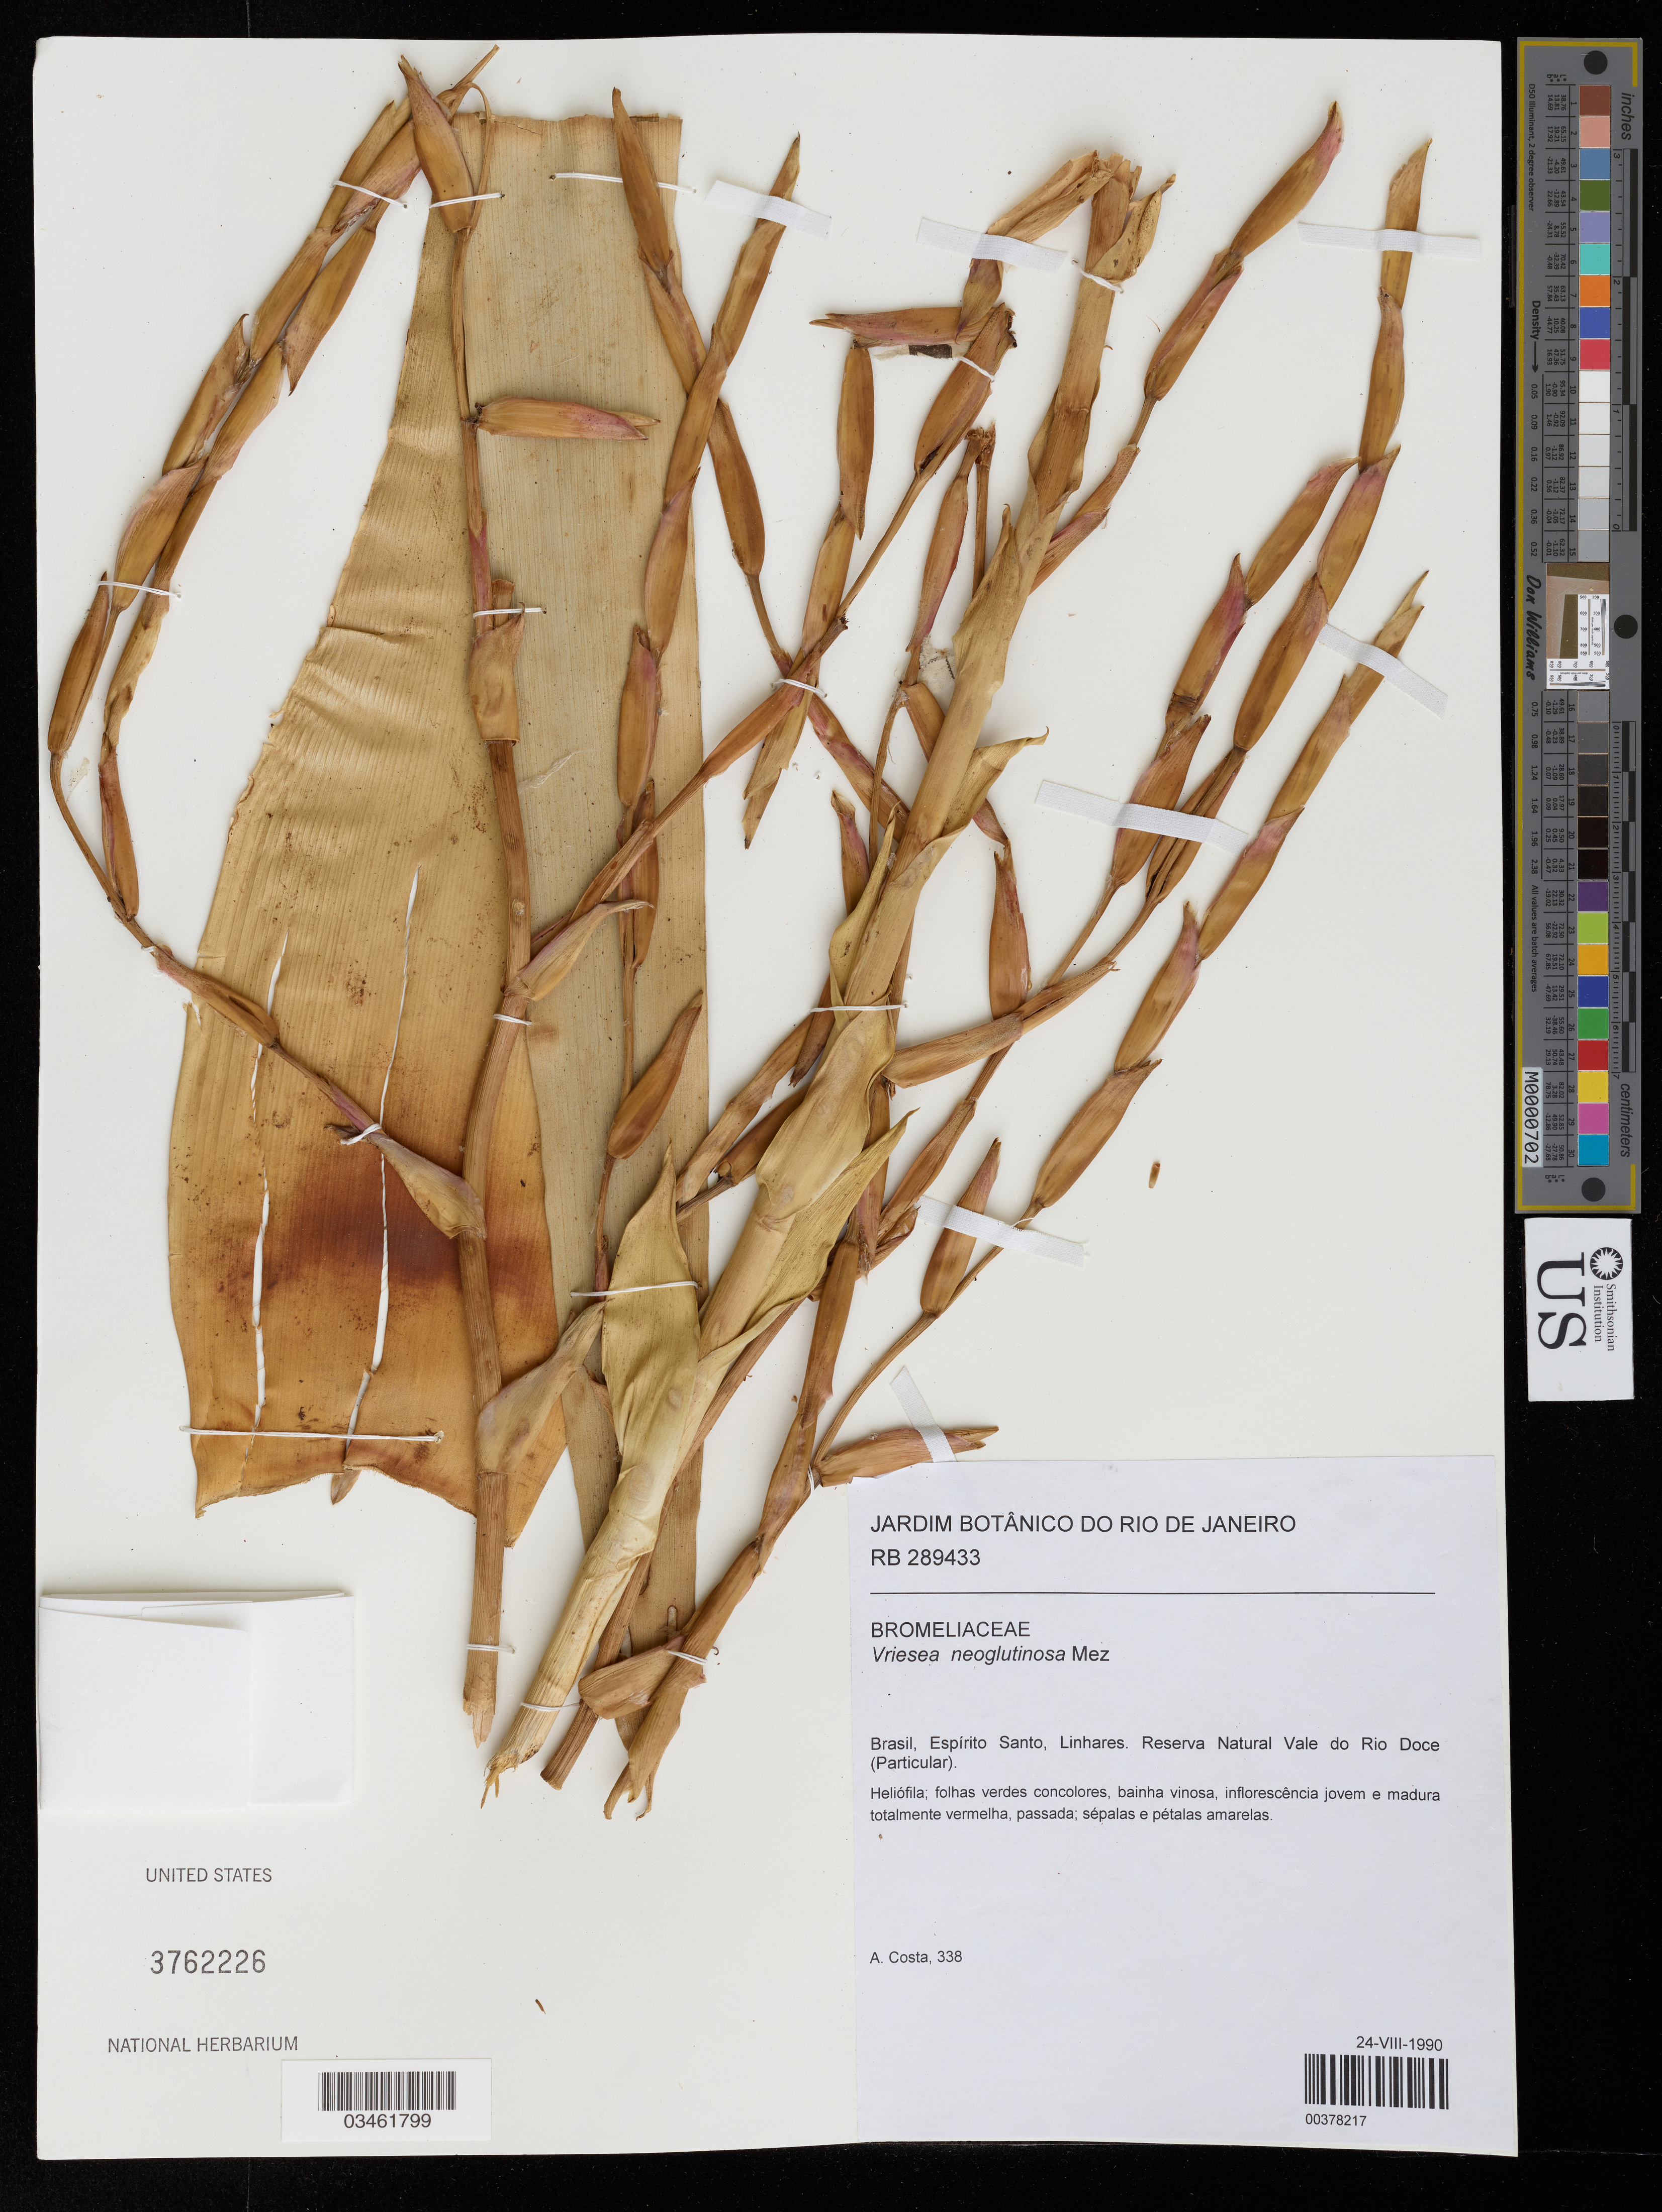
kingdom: Plantae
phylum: Tracheophyta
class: Liliopsida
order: Poales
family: Bromeliaceae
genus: Vriesea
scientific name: Vriesea neoglutinosa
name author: Mez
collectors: A. Costa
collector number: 338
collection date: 1990-08-24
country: Brazil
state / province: Espírito Santo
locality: Brasil, Linhares. Reserva Natural Vale do Rio Doce (Particular).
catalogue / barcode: US 3762226